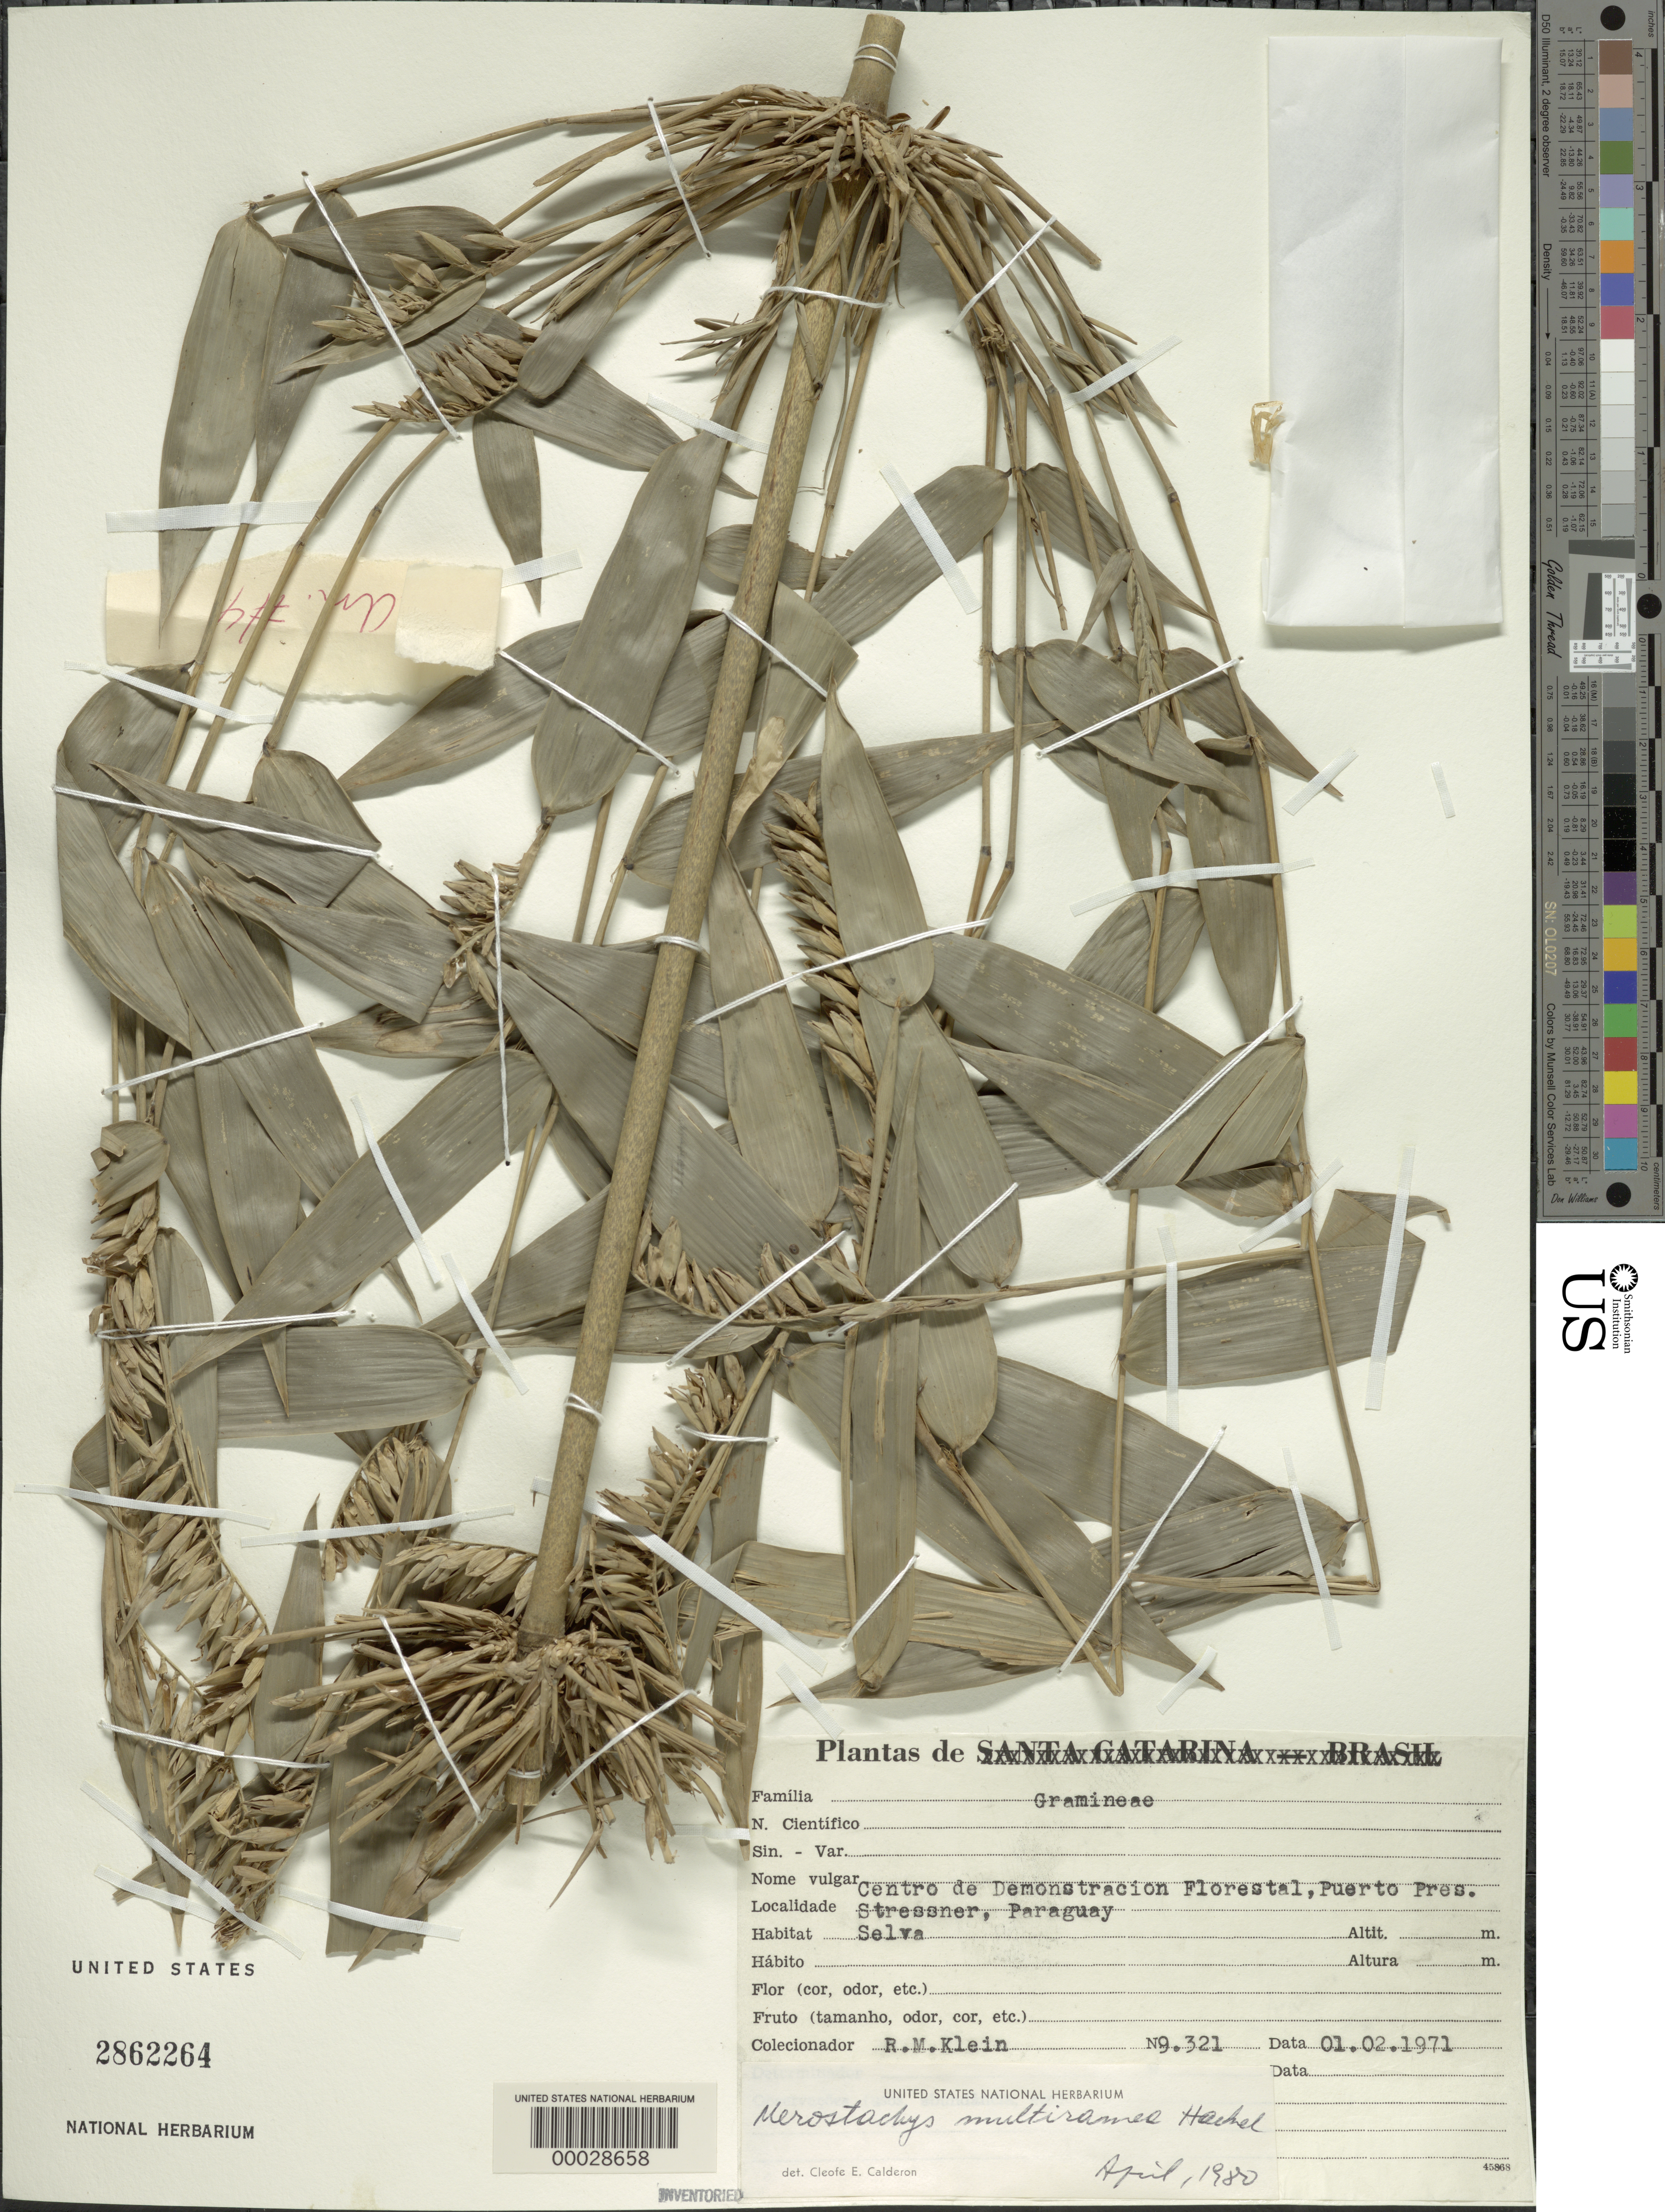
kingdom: Plantae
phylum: Tracheophyta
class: Liliopsida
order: Poales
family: Poaceae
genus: Merostachys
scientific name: Merostachys skvortzovii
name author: Send.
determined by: Vinicius-Silva, R.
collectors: R. M. Klein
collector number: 9321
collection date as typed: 01 Feb 1971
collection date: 1971-02-01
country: Paraguay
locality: Centre de demonstracion florestal, puerto pres. stressner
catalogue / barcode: US 2862264